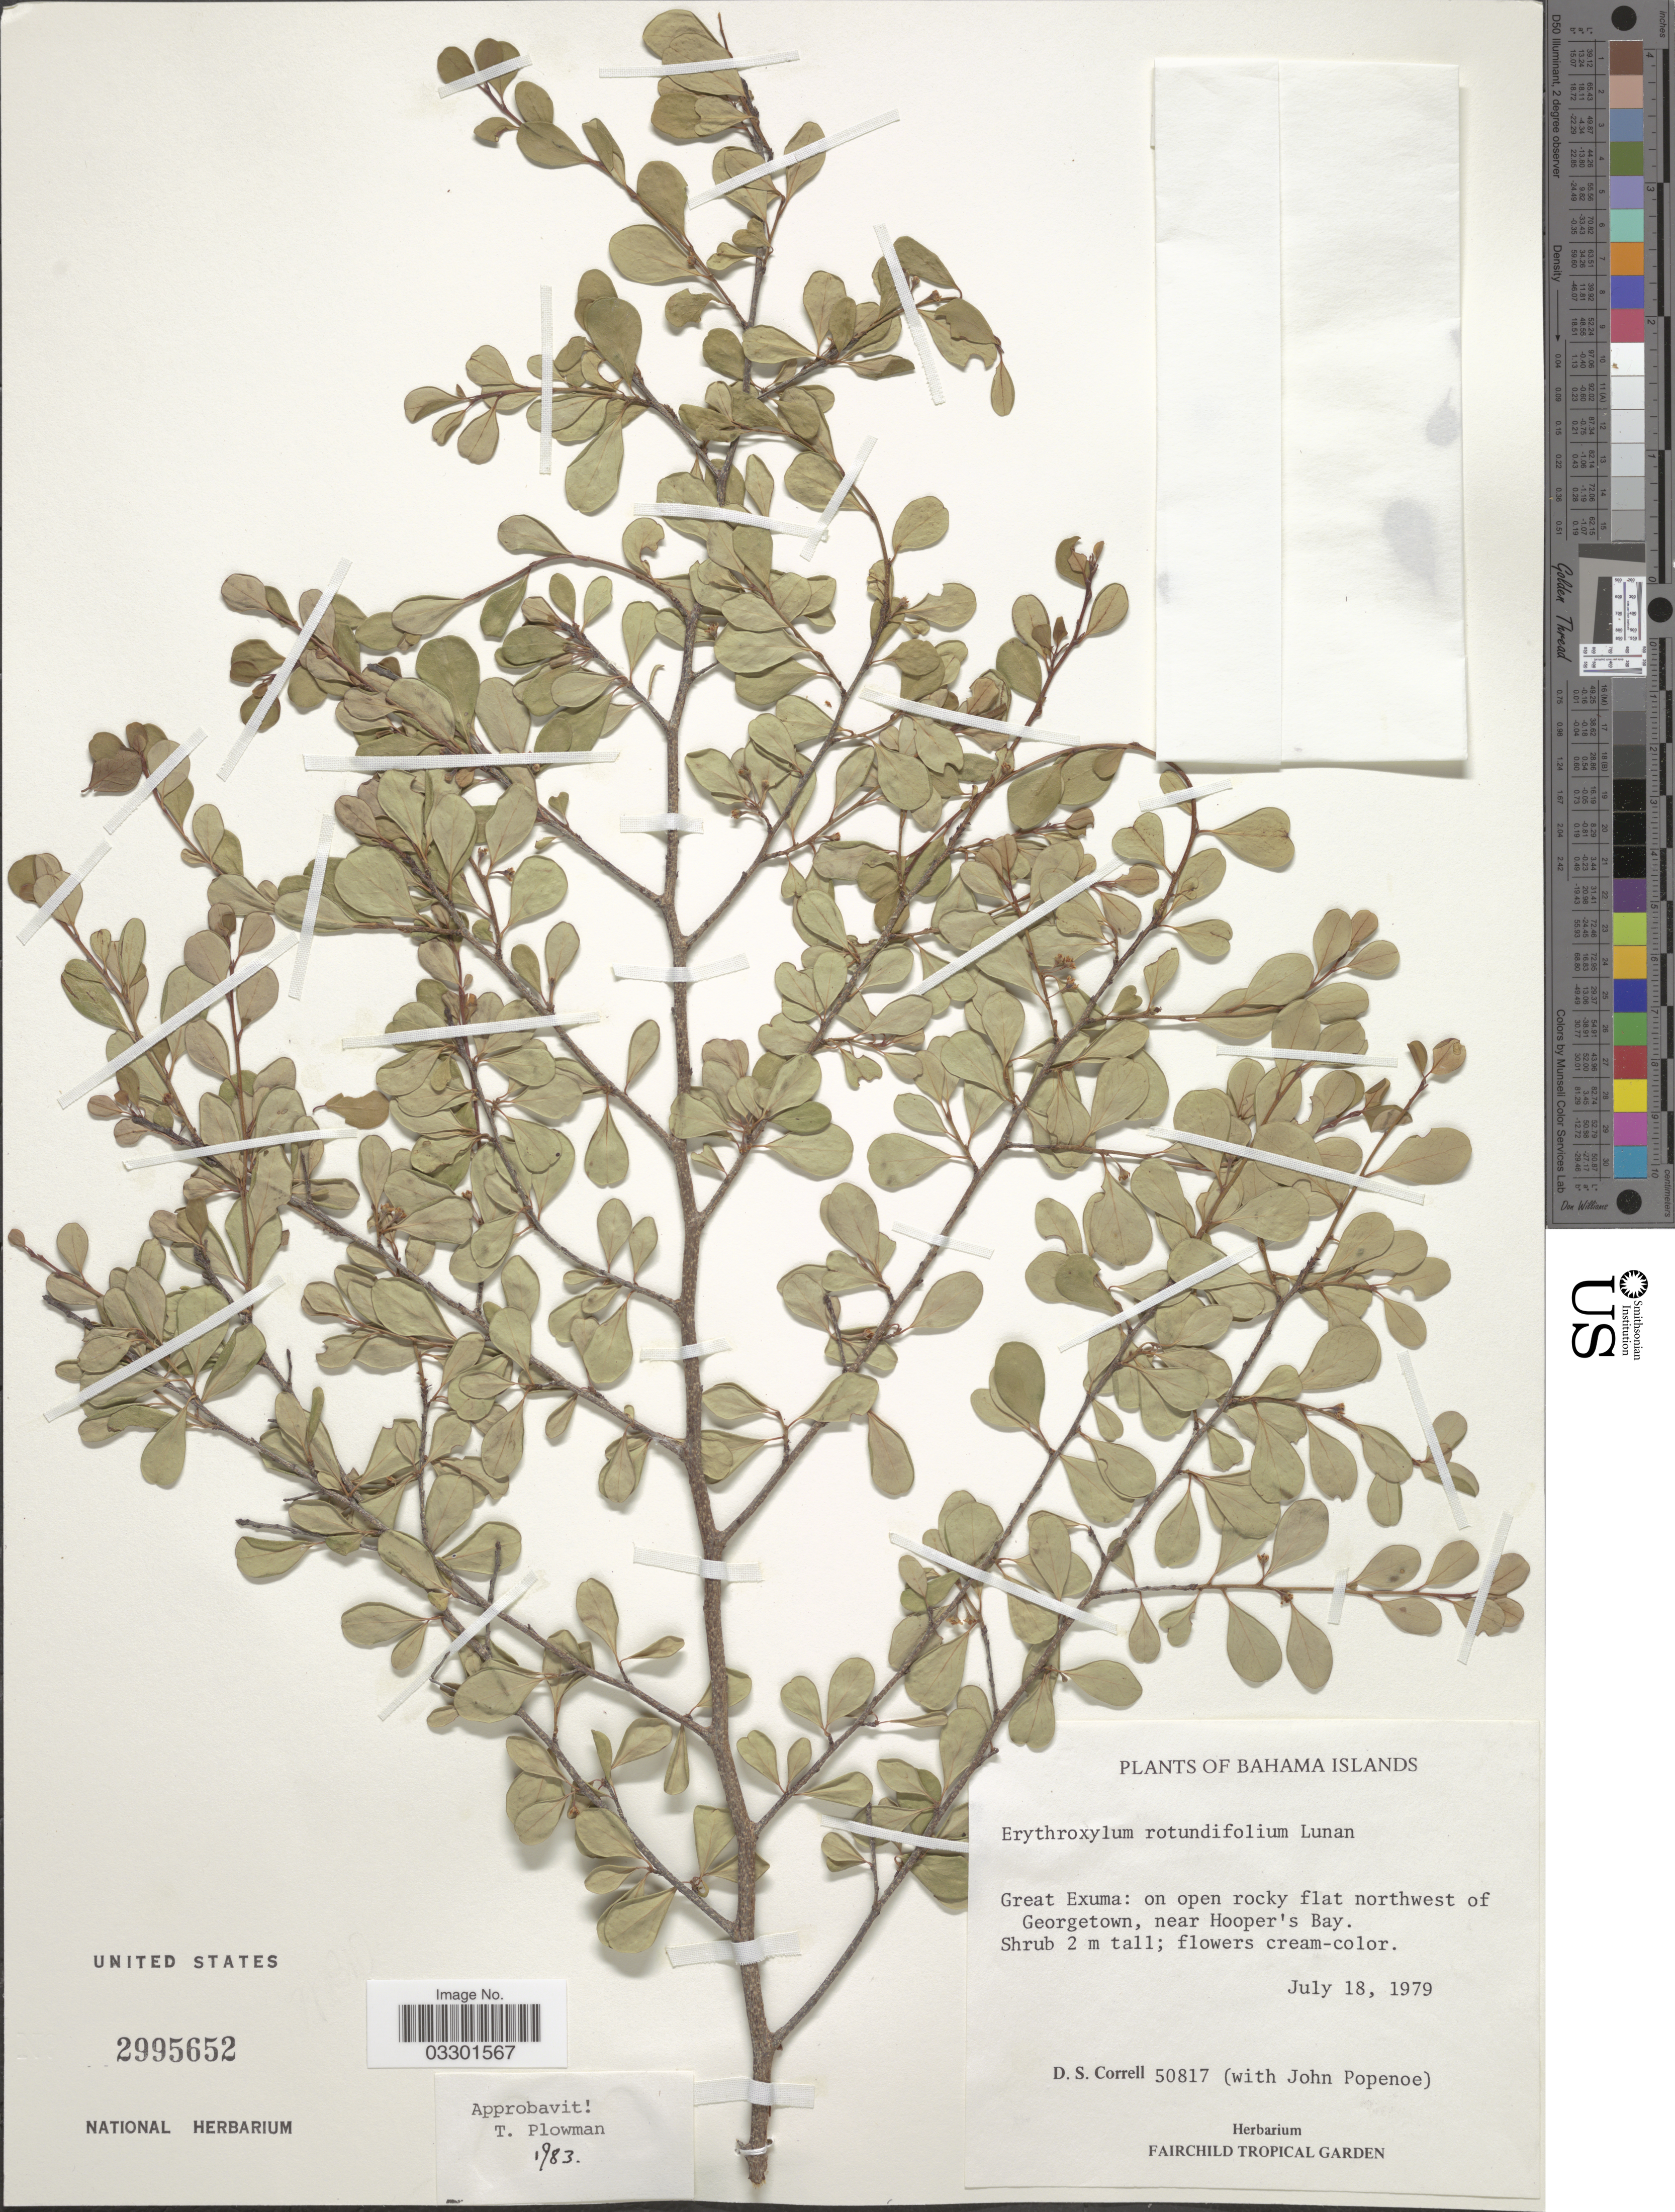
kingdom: Plantae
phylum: Tracheophyta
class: Magnoliopsida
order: Malpighiales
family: Erythroxylaceae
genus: Erythroxylum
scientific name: Erythroxylum rotundifolium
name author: Lunan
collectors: D. S. Correll & J. Popenoe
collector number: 50817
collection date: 1979-07-18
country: Bahamas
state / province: Exuma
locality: Bahama Islands. Great Exuma: on open rocky flat northwest of Georgetown, near Hooper's Bay.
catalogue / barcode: US 2995652